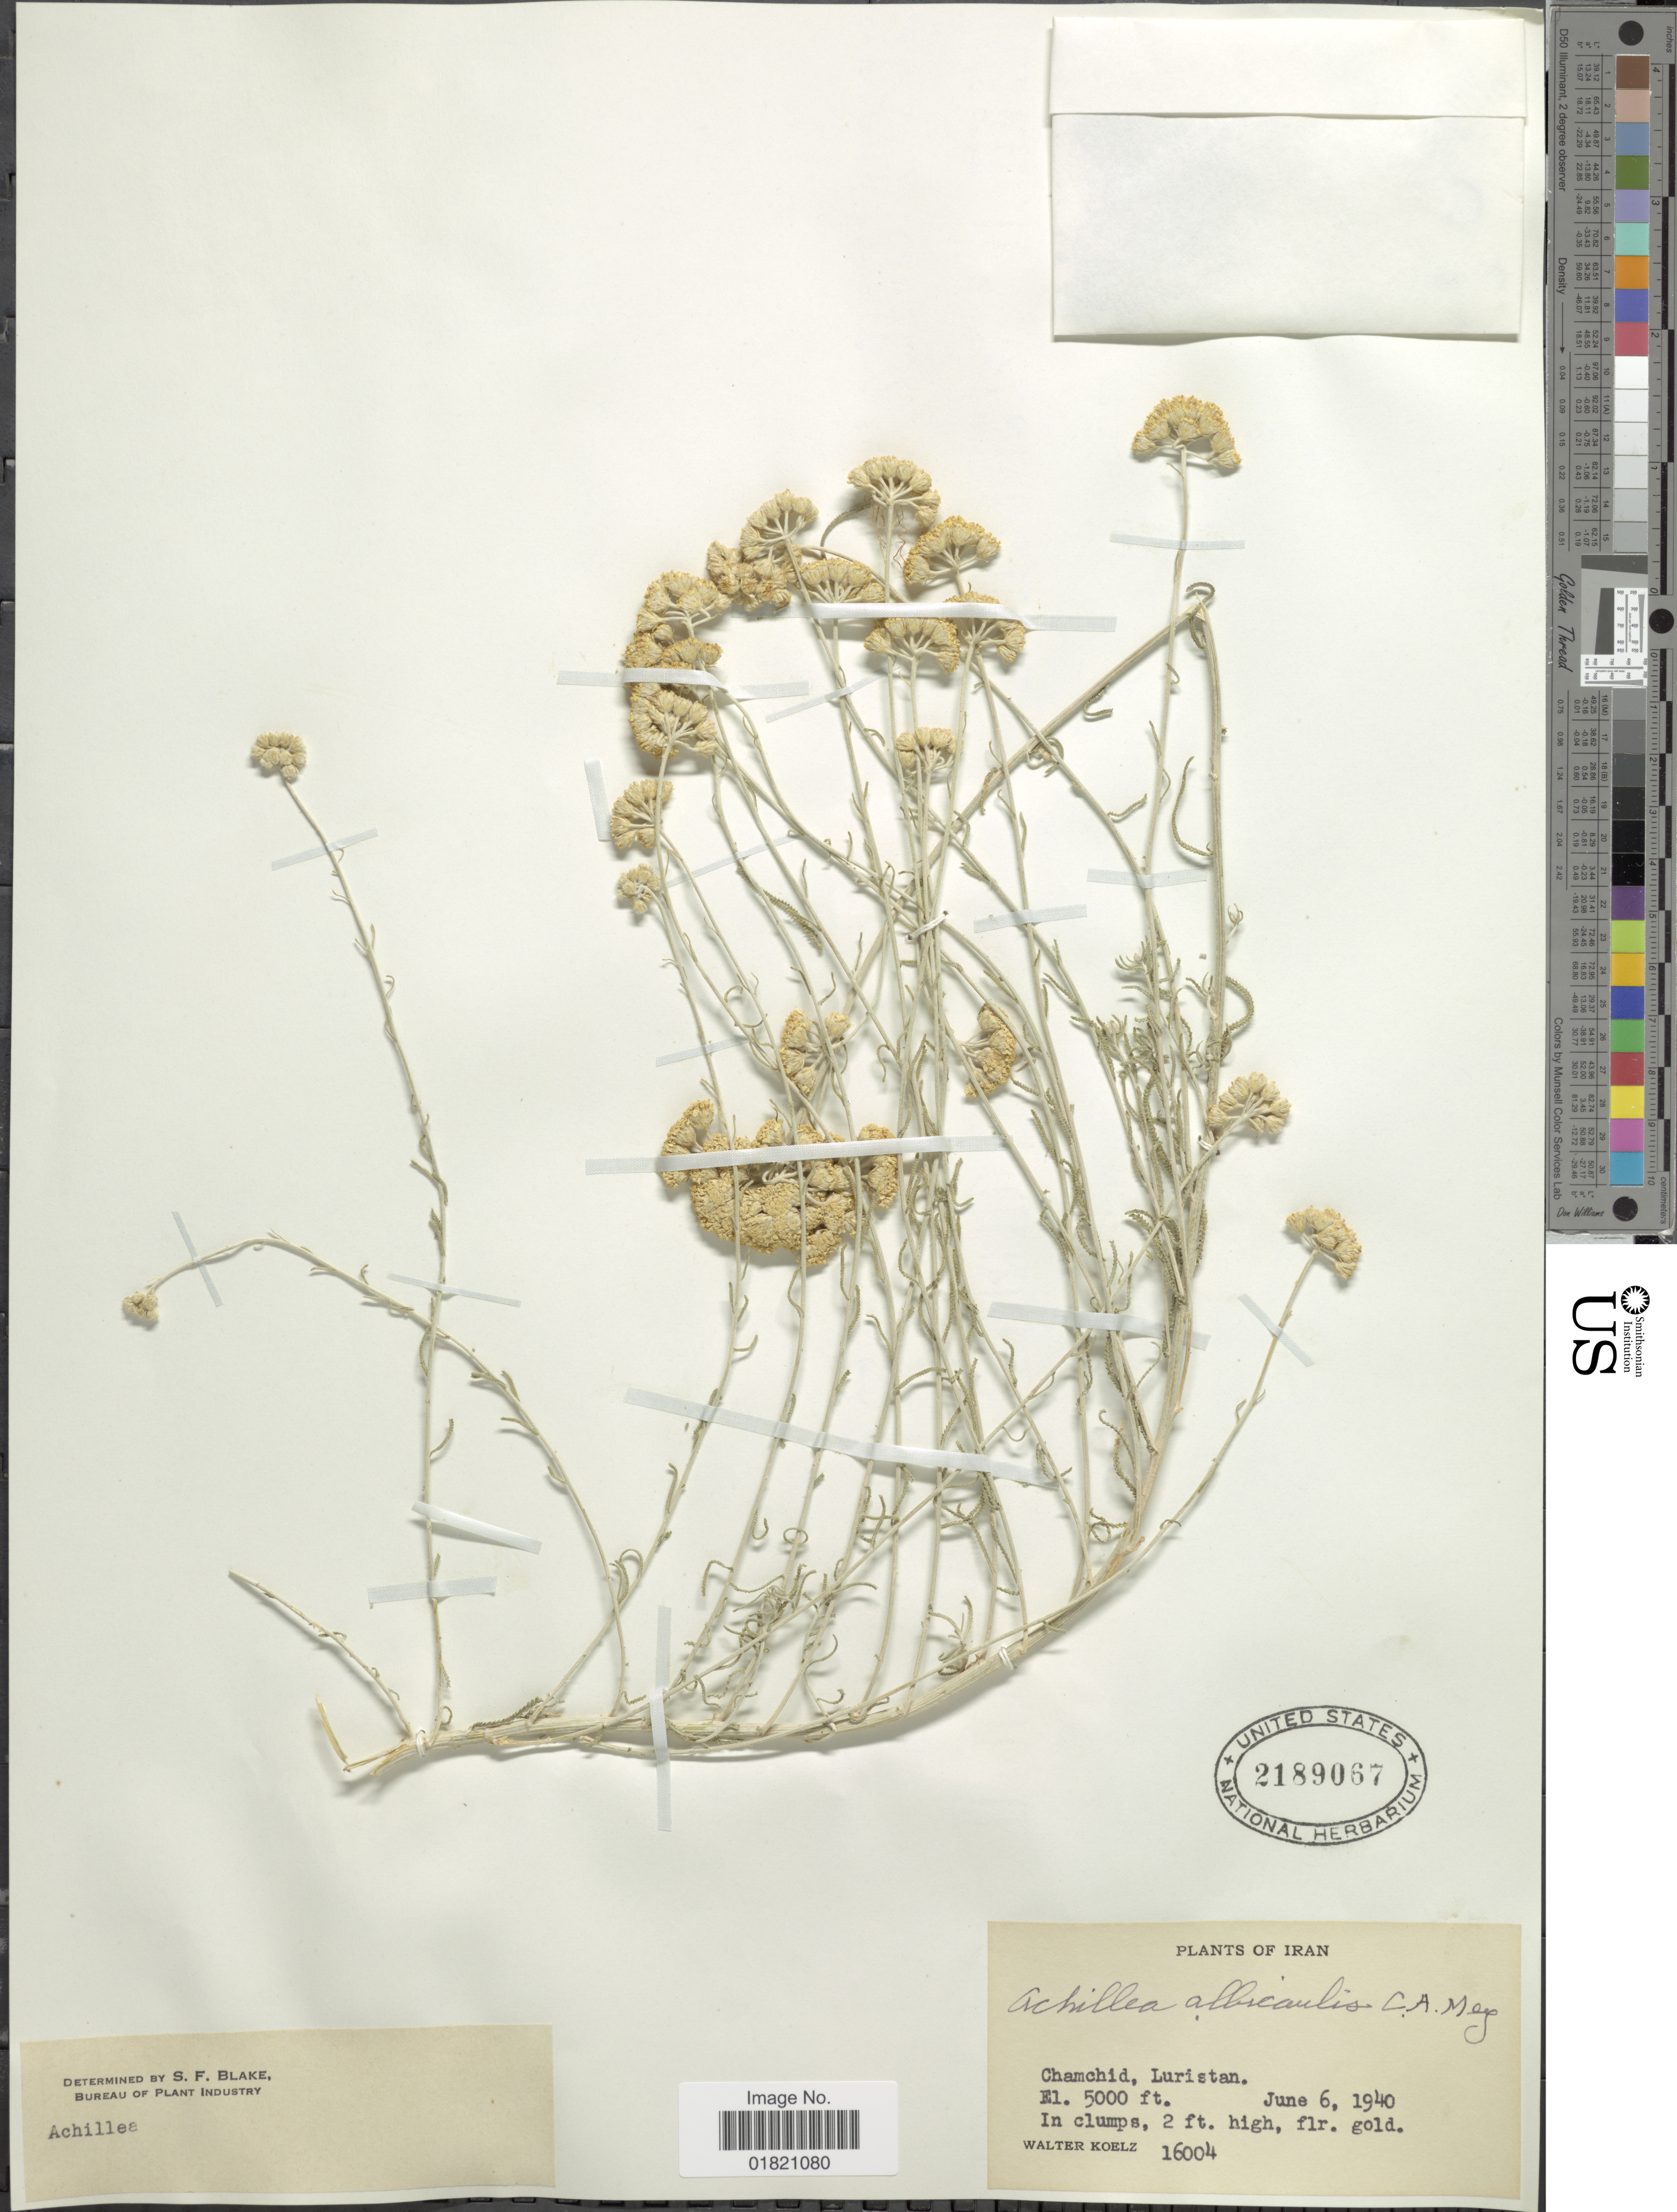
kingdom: Plantae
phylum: Tracheophyta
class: Magnoliopsida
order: Asterales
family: Asteraceae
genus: Achillea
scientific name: Achillea albicaulis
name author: C.A. Mey.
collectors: W. N. Koelz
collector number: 16004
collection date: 1940-06-06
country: Iran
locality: Chamchid, Luristan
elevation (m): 1524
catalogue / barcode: US 2189067